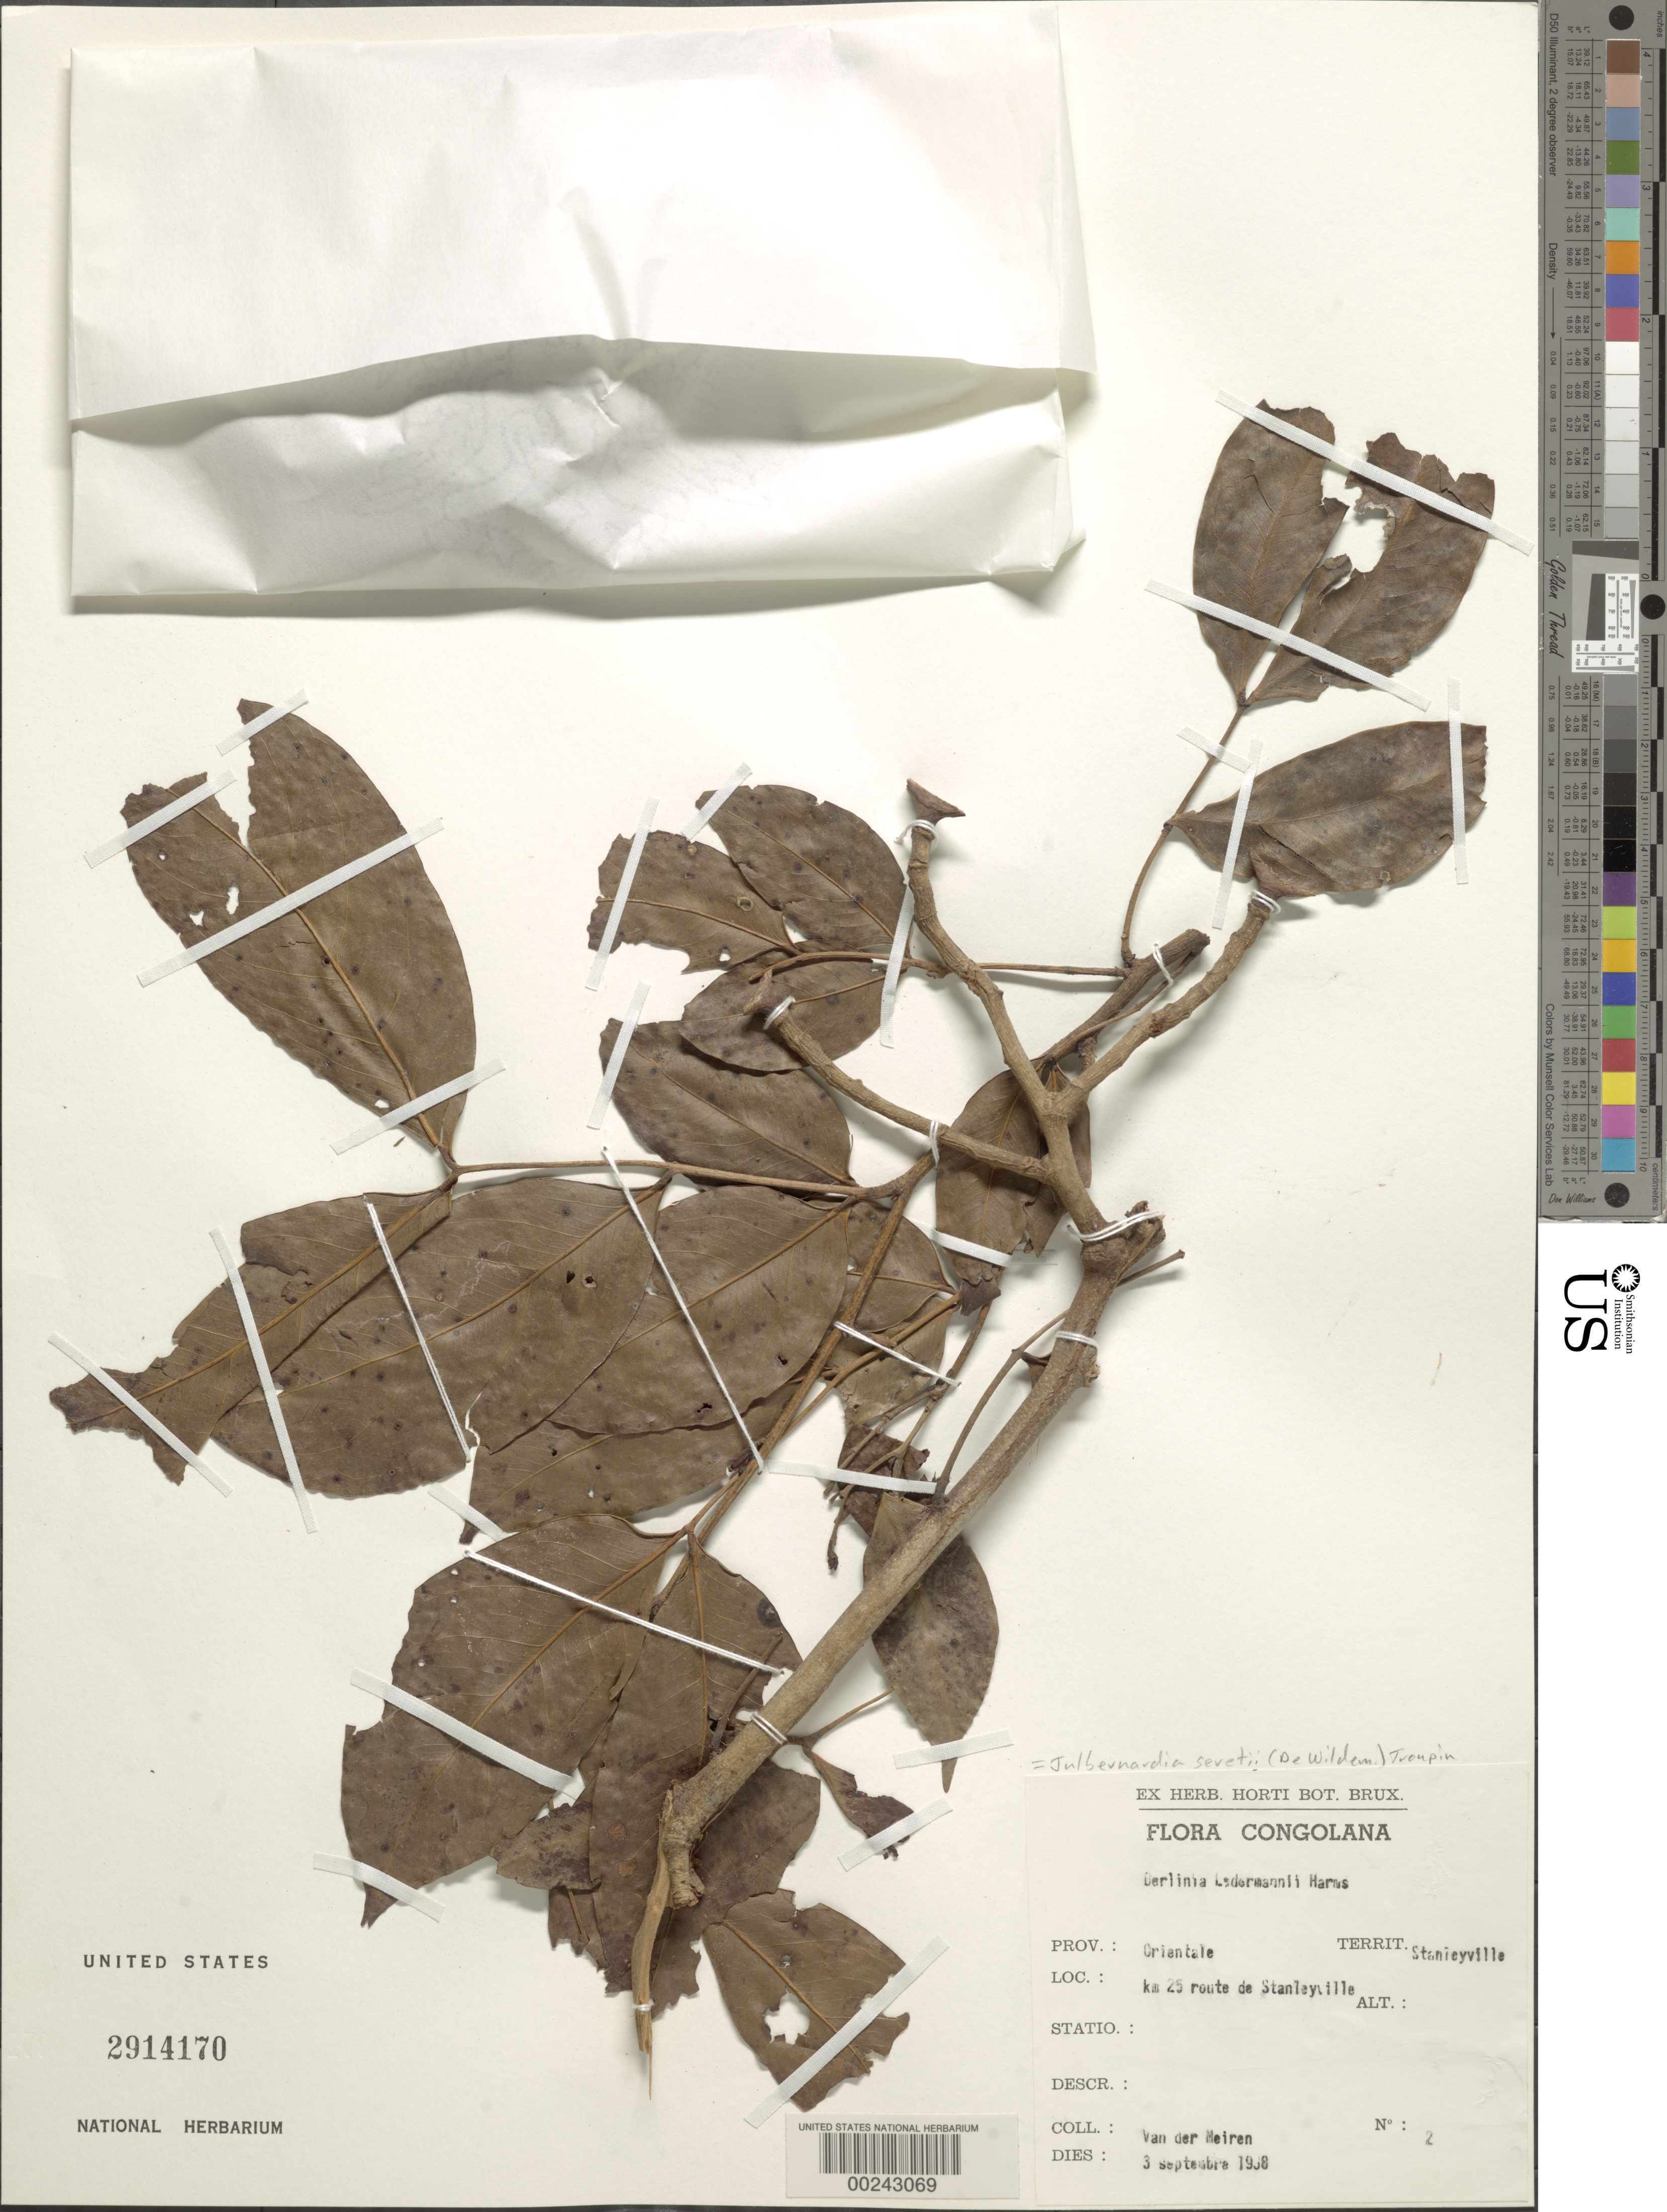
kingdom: Plantae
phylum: Tracheophyta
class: Magnoliopsida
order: Fabales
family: Fabaceae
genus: Julbernardia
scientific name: Julbernardia seretii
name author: (De Wild.) Troupin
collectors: Van der Meiren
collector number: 2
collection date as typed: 03 Sep 1938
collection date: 1938-09-03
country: Congo, Democratic Republic of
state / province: Kasaï-Oriental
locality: Km 25 route to stanleyville, stanleyville territ.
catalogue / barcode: US 2914170